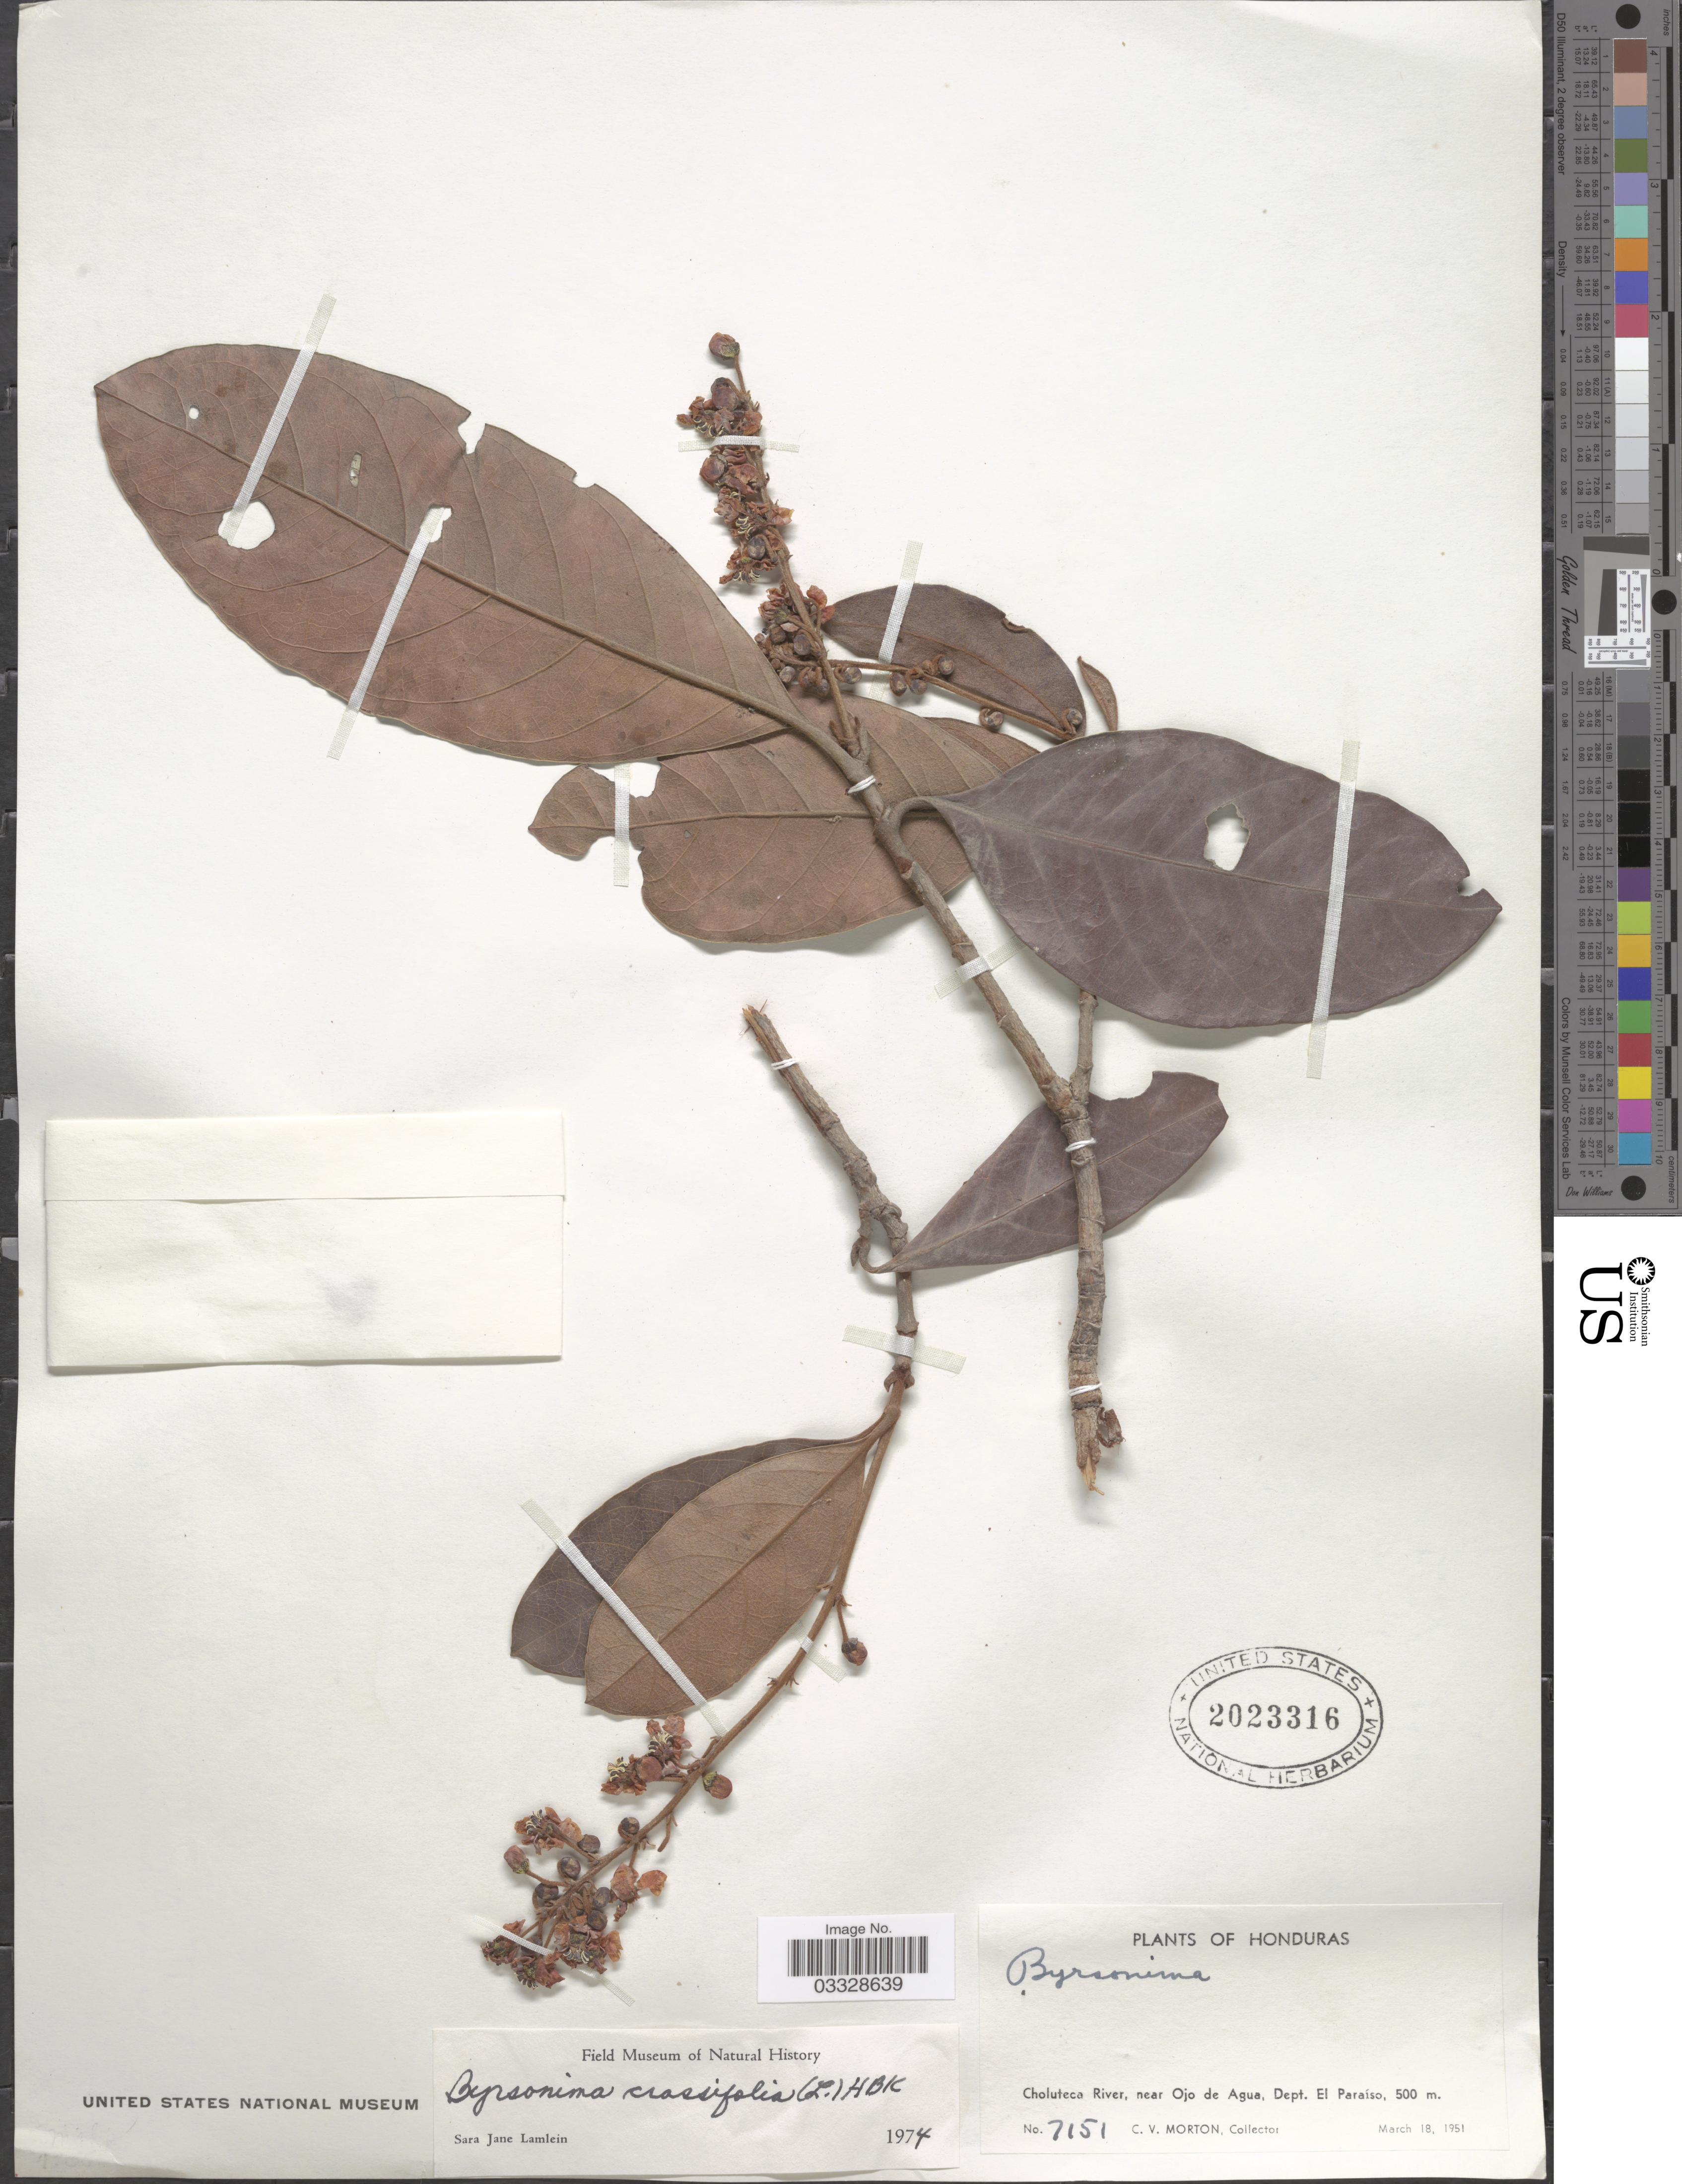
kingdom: Plantae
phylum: Tracheophyta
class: Magnoliopsida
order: Malpighiales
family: Malpighiaceae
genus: Byrsonima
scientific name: Byrsonima crassifolia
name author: (L.) Kunth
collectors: C. V. Morton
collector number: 7151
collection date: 1951-03-18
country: Honduras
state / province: El Paraíso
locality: Choluteca River, near Ojo de Agua, Dept. El Paraíso.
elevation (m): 500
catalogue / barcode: US 2023316